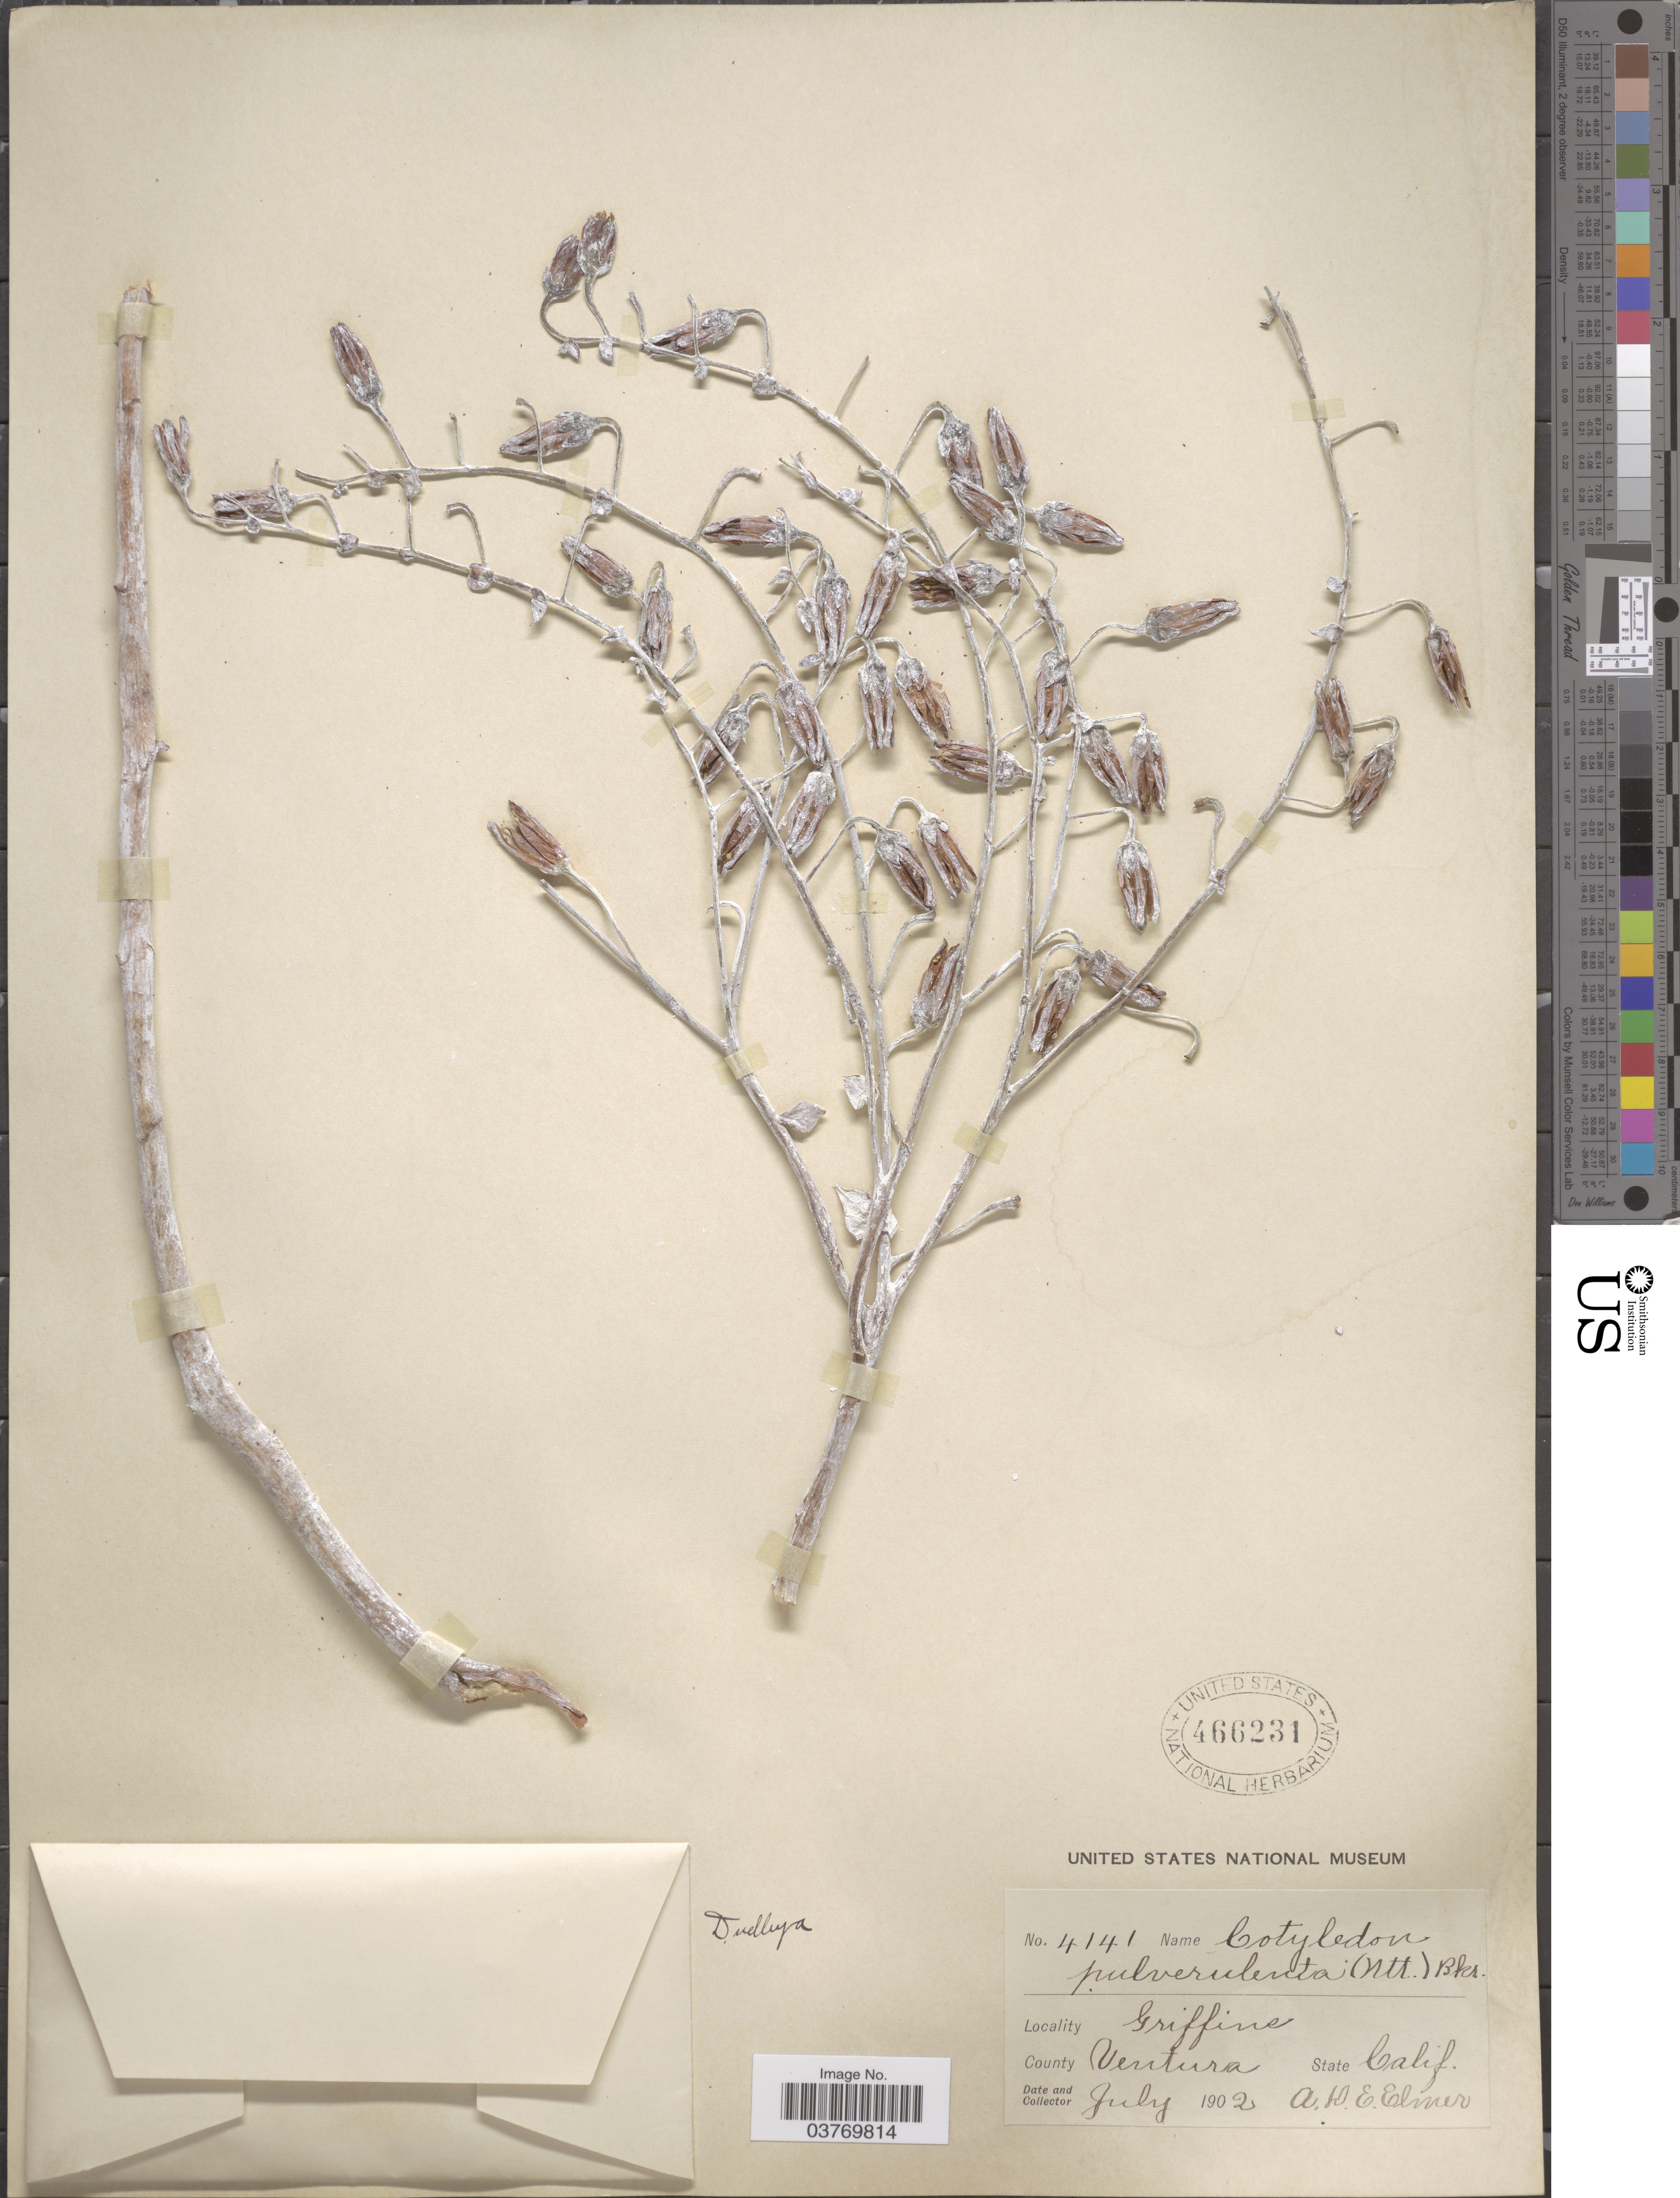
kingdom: Plantae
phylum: Tracheophyta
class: Magnoliopsida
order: Saxifragales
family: Crassulaceae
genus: Dudleya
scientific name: Dudleya pulverulenta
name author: (Nutt.) Britton & Rose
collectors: A. D. E. Elmer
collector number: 4141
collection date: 1902-07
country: United States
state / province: California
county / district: Ventura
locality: Griffins. County Ventura.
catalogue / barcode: US 466231